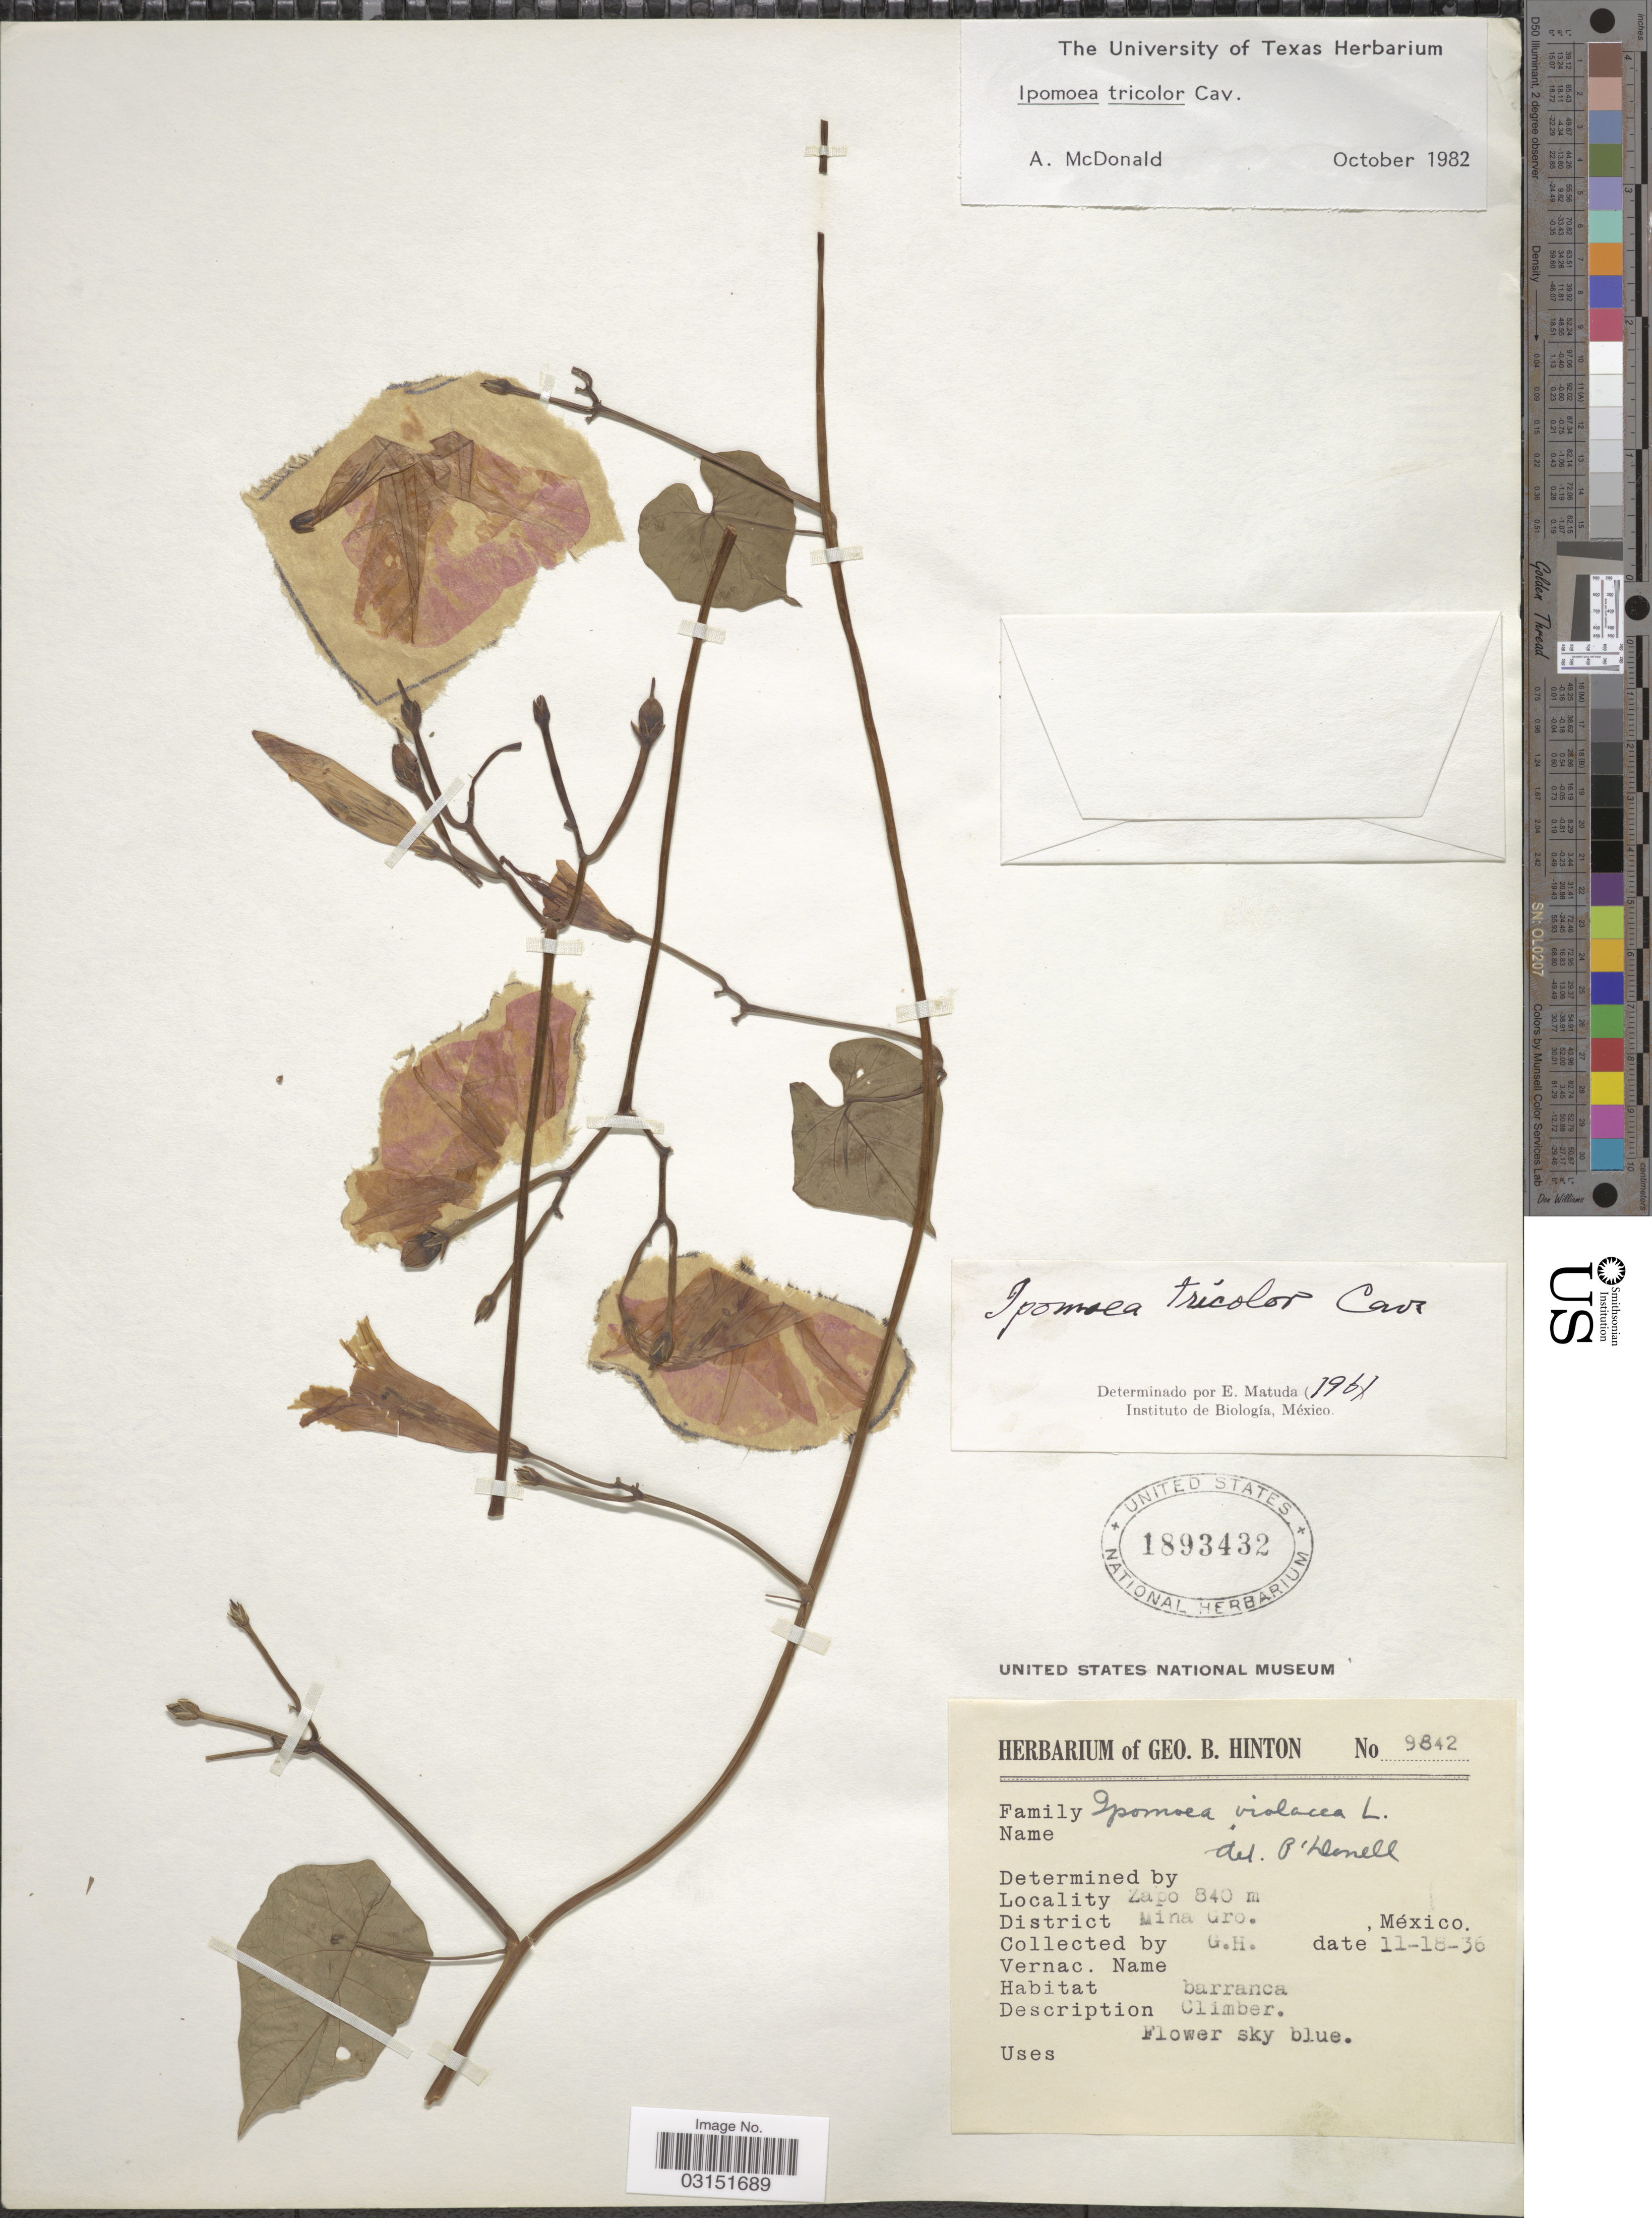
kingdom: Plantae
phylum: Tracheophyta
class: Magnoliopsida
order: Solanales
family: Convolvulaceae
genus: Ipomoea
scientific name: Ipomoea tricolor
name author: Cav.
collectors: G. B. Hinton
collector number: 9842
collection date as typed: Transcribed d/m/y: 18/11/36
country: Mexico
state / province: Guerrero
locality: Zapo. District Mina.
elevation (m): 840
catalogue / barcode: US 1893432